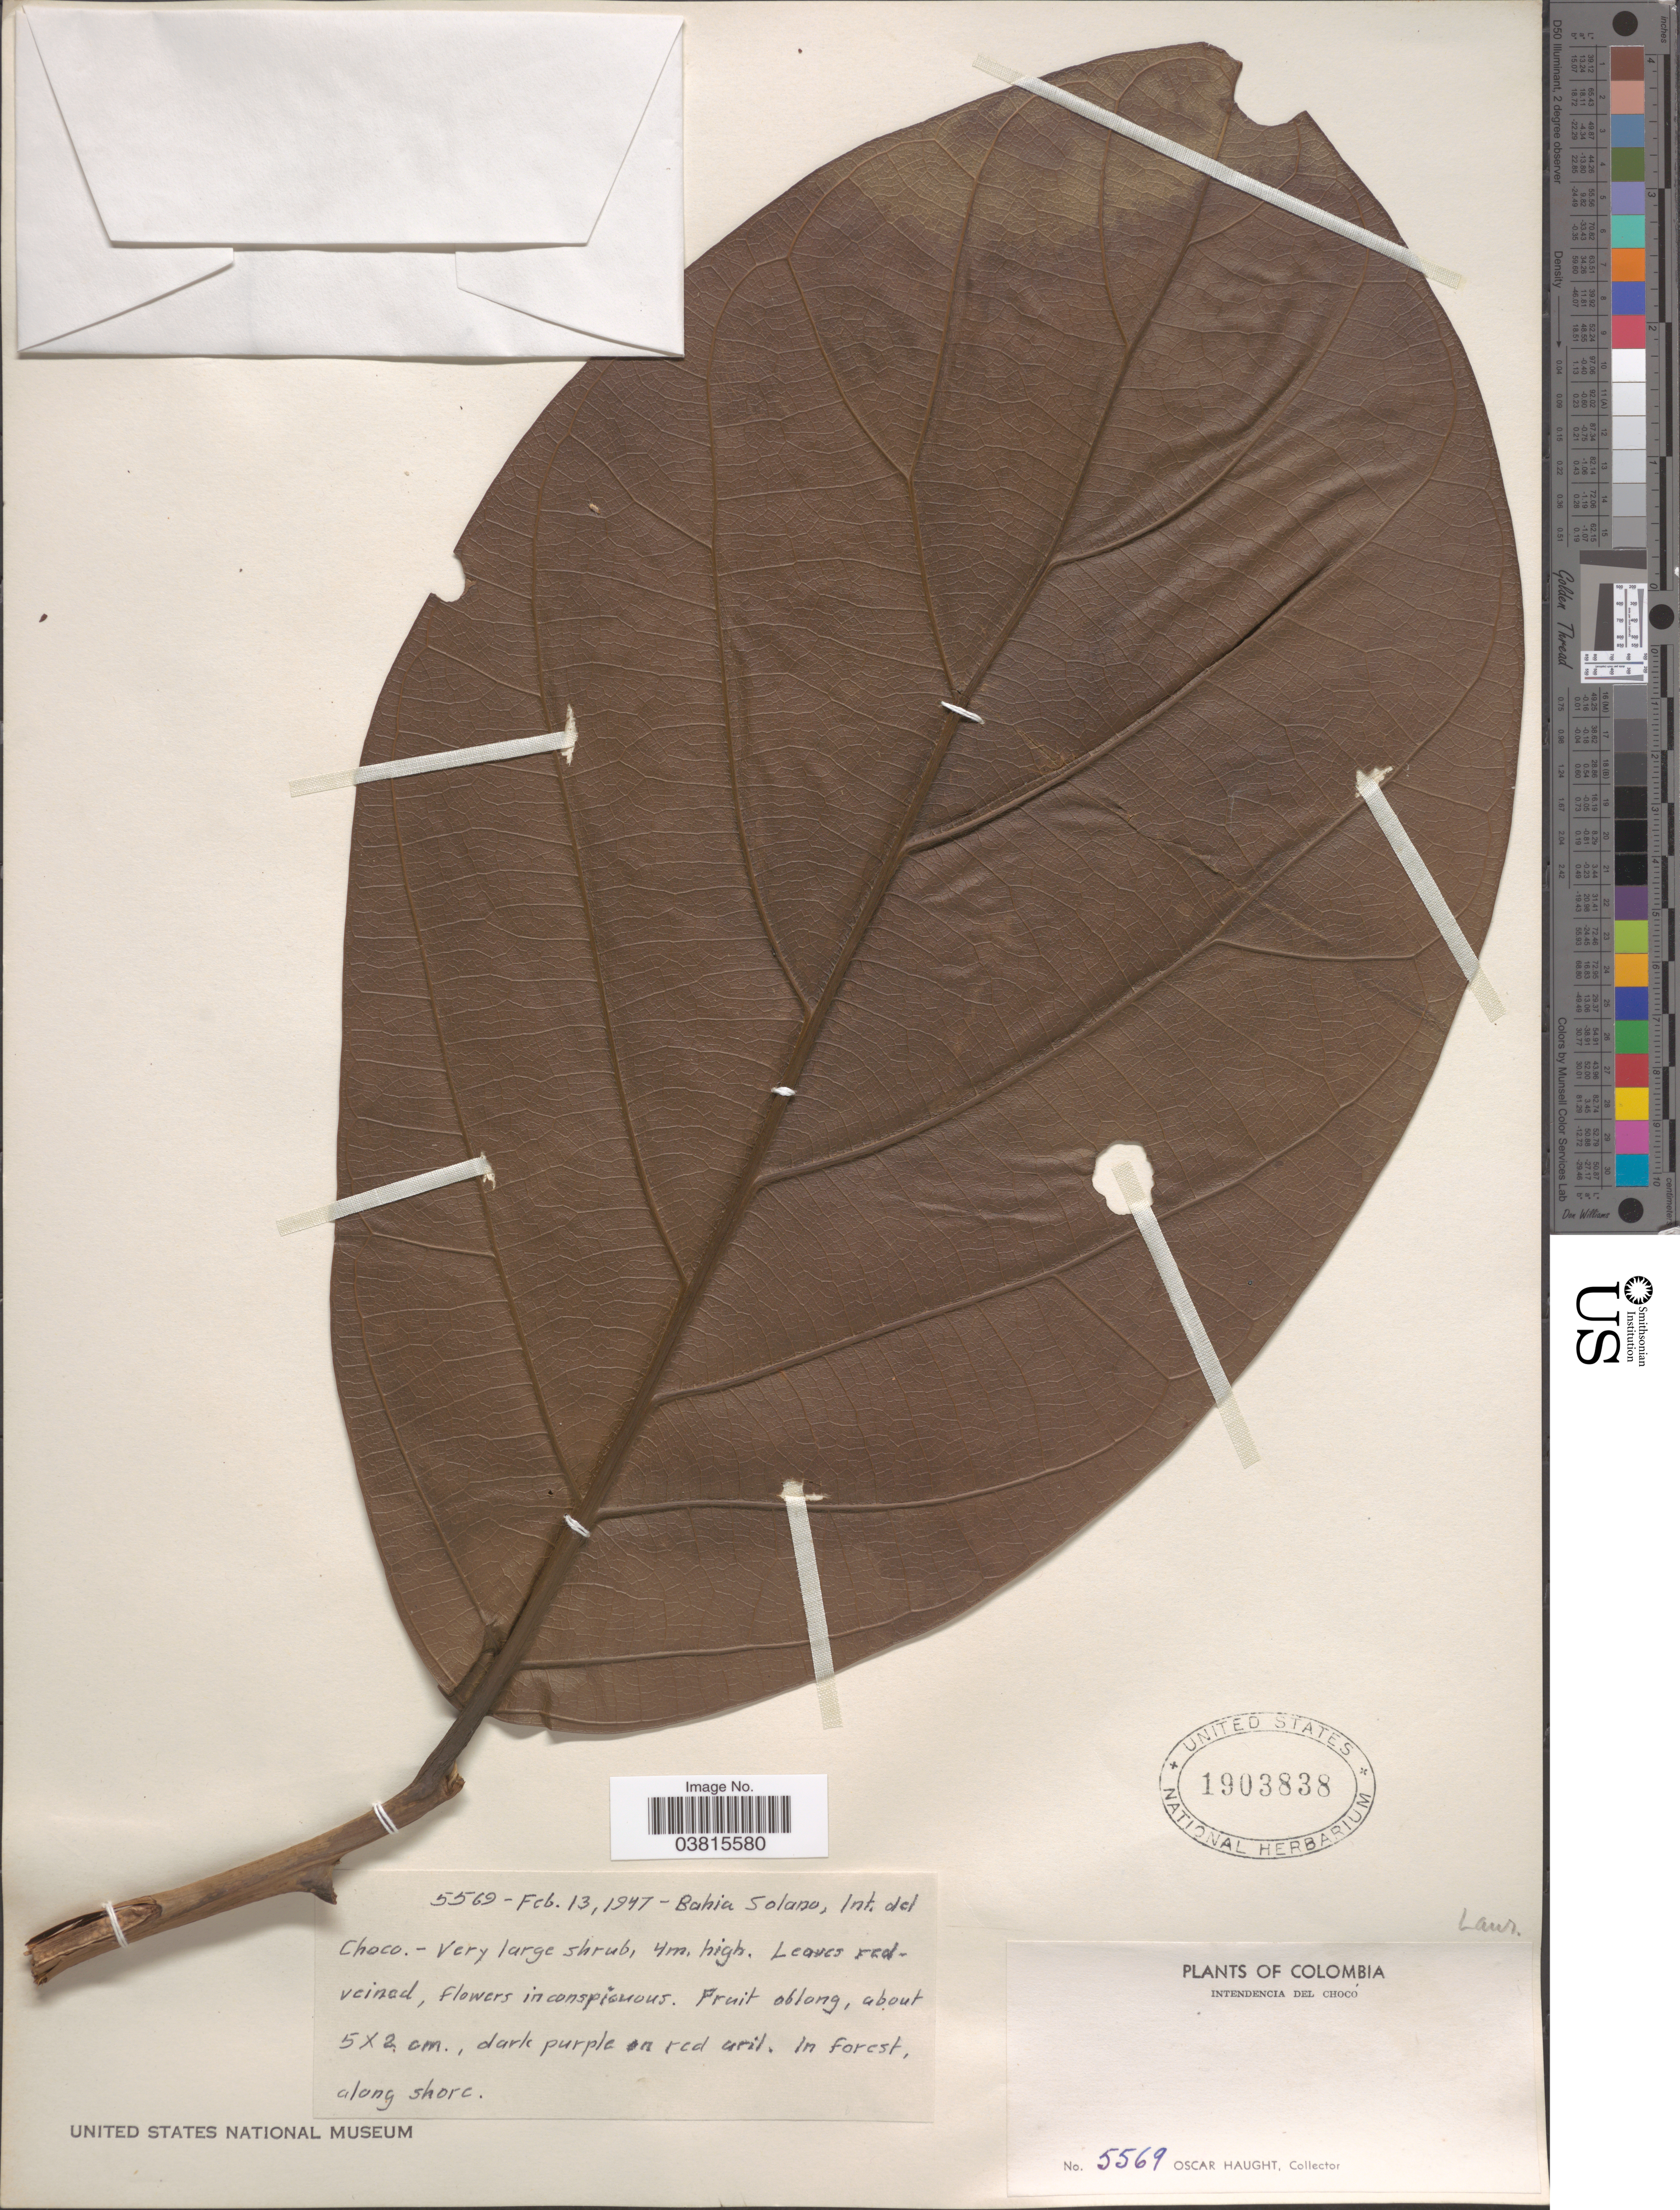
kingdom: Plantae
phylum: Tracheophyta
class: Magnoliopsida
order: Laurales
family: Lauraceae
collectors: O. L. Haught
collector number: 5569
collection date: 1947-02-13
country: Colombia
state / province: Chocó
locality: Intendencia del Chocó. Bahia Solano.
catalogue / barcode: US 1903838